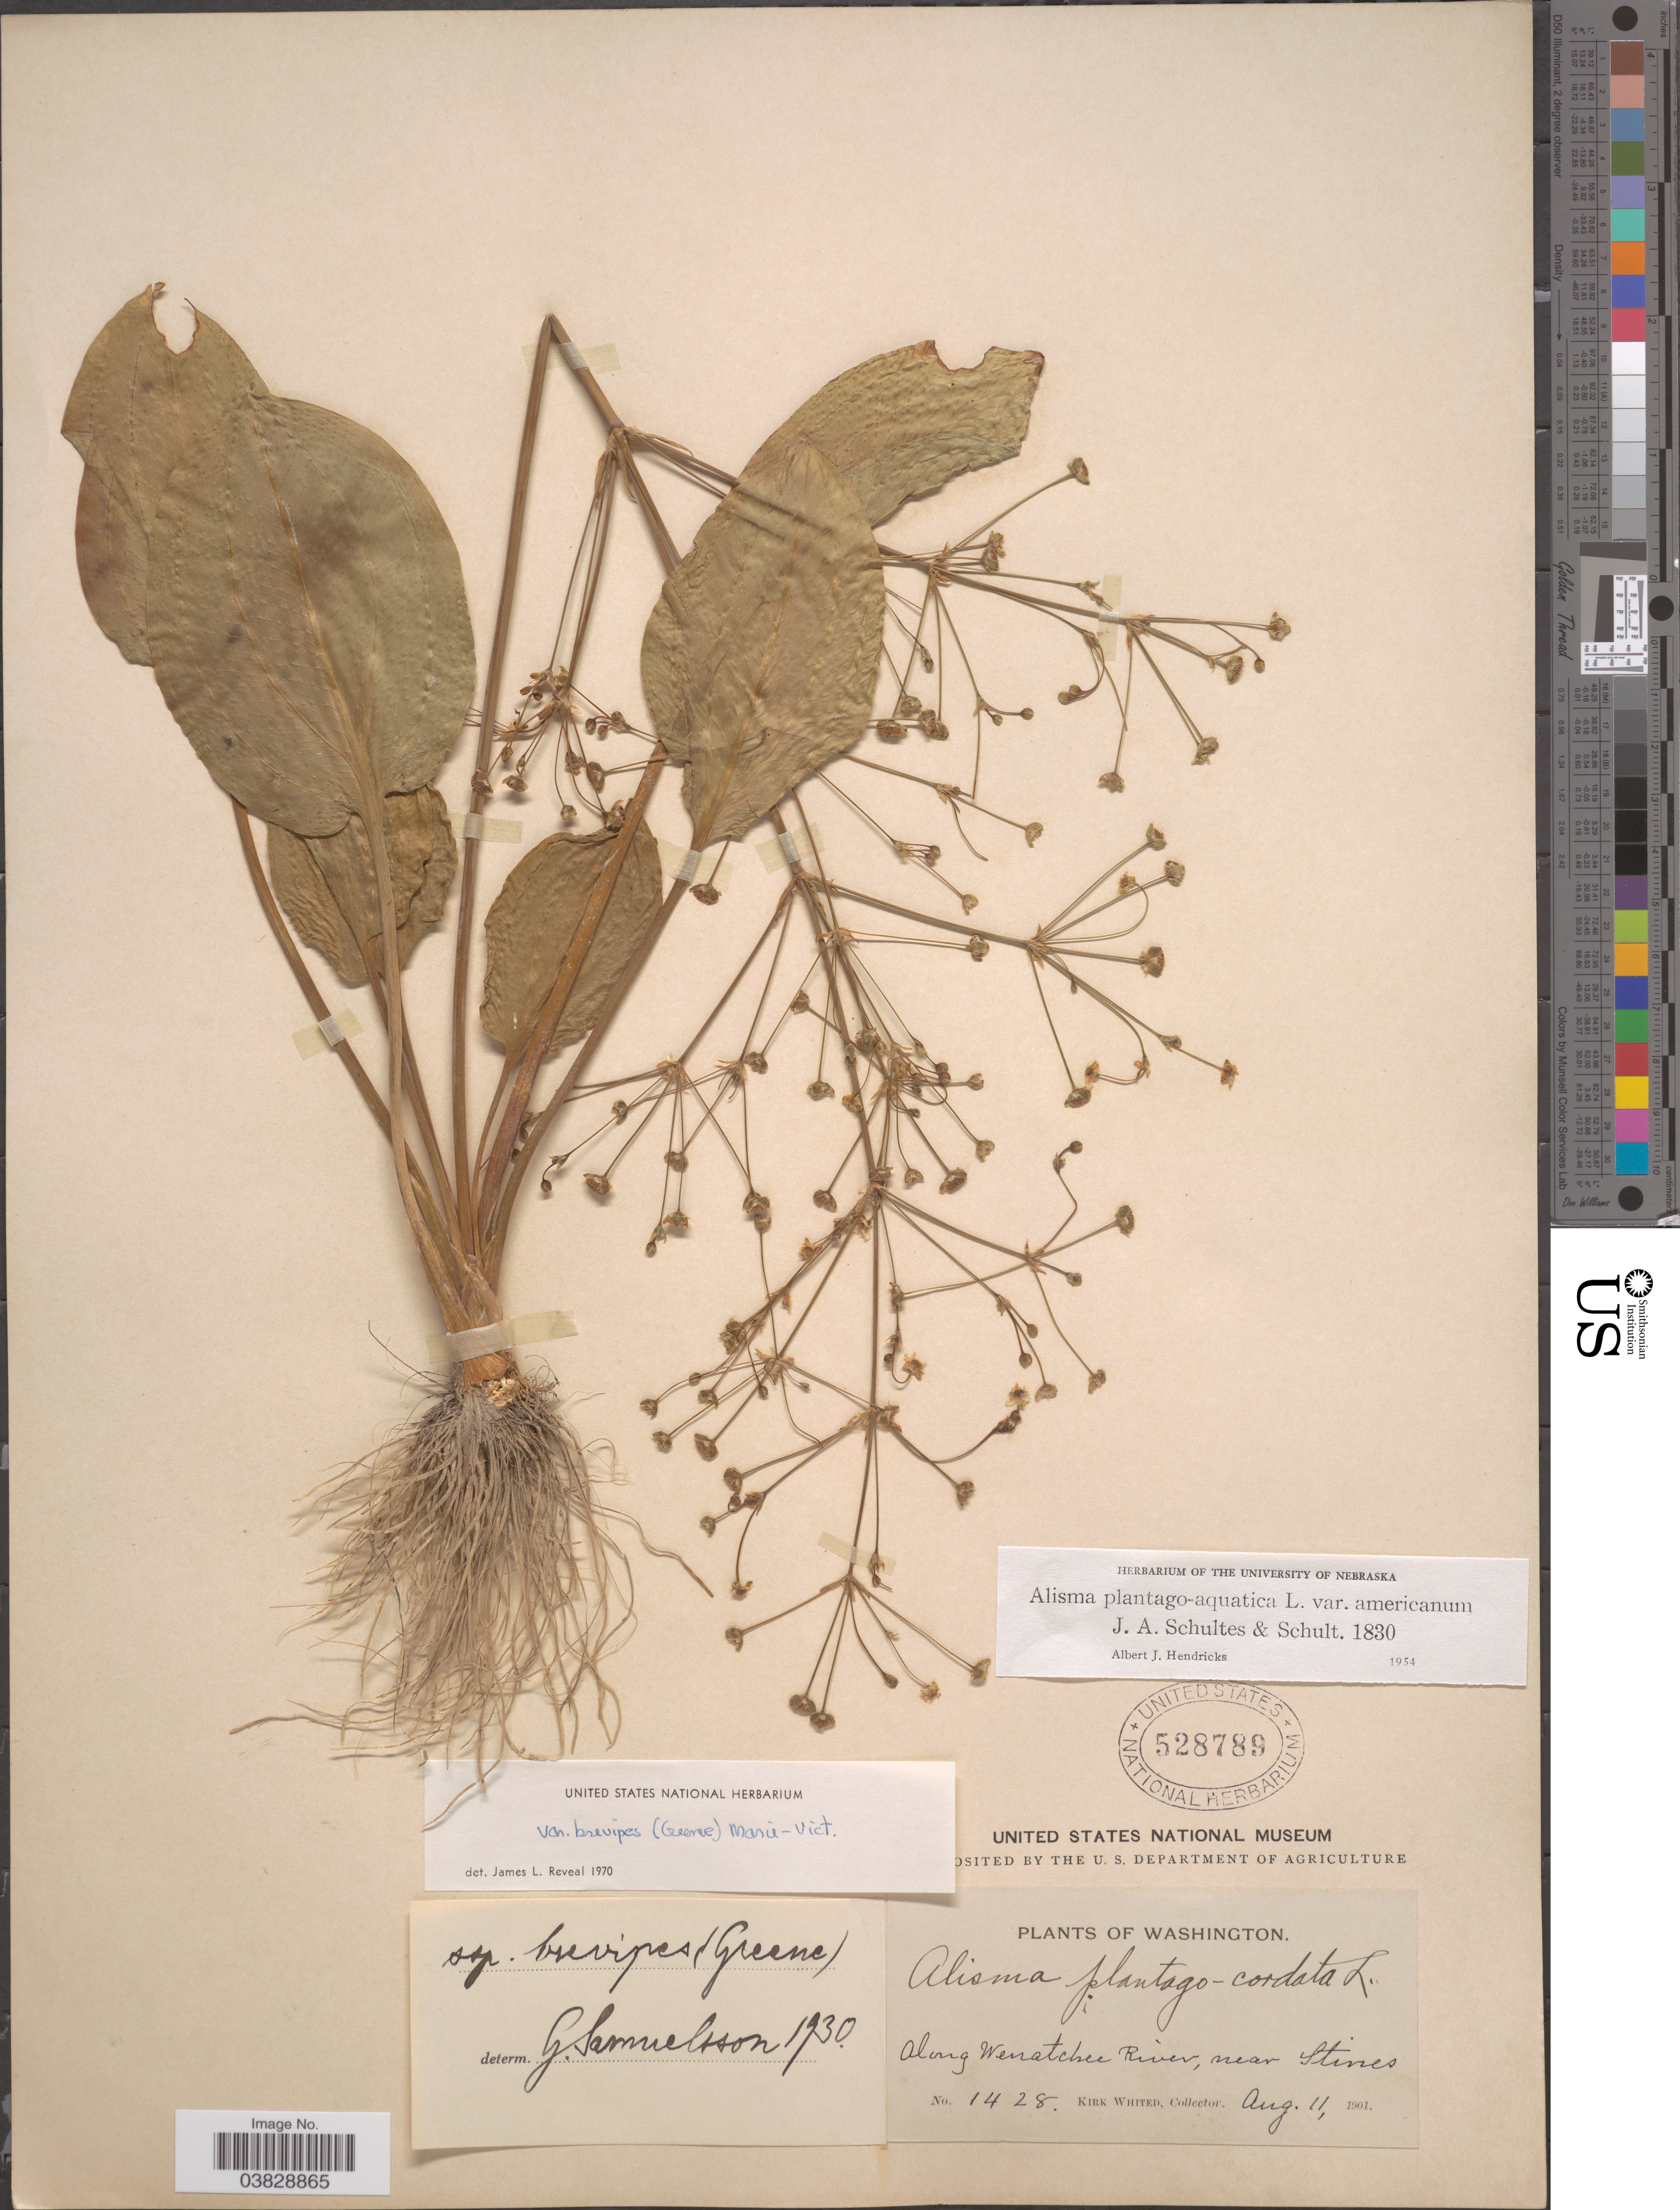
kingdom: Plantae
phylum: Tracheophyta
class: Liliopsida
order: Alismatales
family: Alismataceae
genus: Alisma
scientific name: Alisma plantago-aquatica var. americanum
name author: L.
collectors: K. Whited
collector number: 1428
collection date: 1901-08-11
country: United States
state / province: Washington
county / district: Chelan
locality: Along Wenatchee River, near Stines.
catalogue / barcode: US 528789